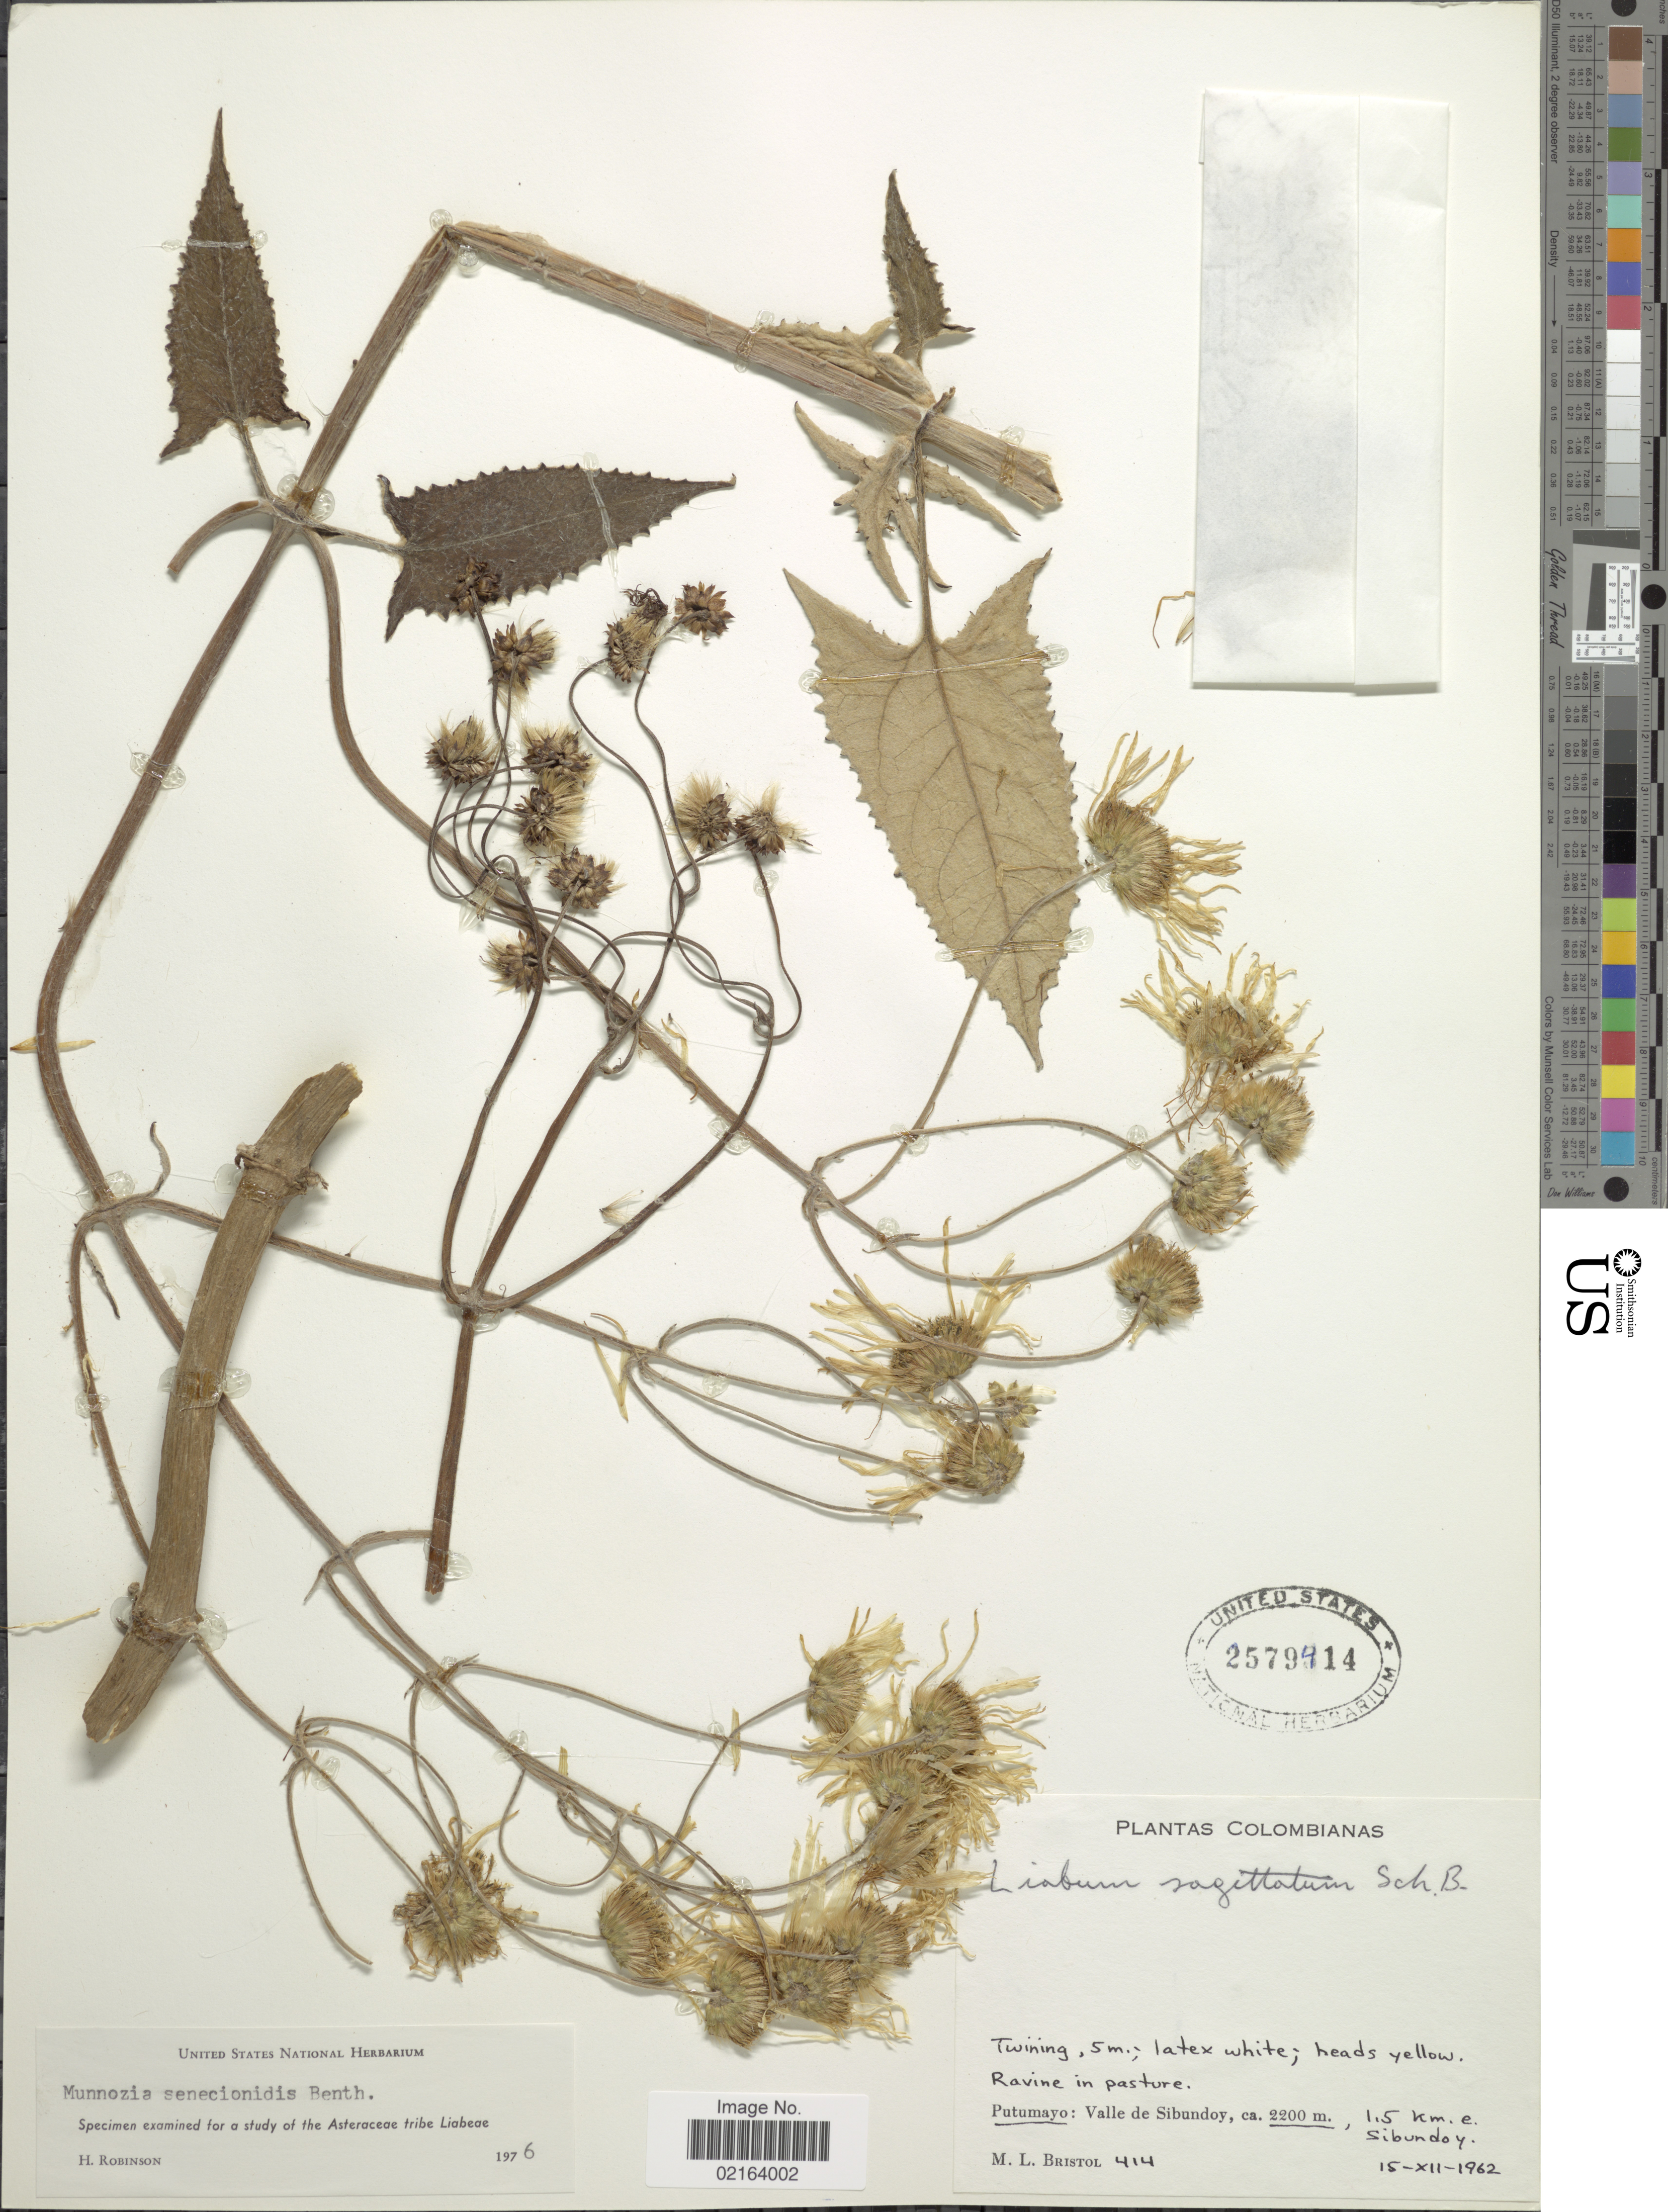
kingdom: Plantae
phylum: Tracheophyta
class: Magnoliopsida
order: Asterales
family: Asteraceae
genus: Munnozia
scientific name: Munnozia senecionidis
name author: Benth.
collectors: M. L. Bristol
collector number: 414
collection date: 1962-12-15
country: Colombia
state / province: Putumayo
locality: Ravine in pasture, Putumayo: Valle de Sibundoy, 1.5 km. e Sibundoy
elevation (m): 2200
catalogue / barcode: US 2579414